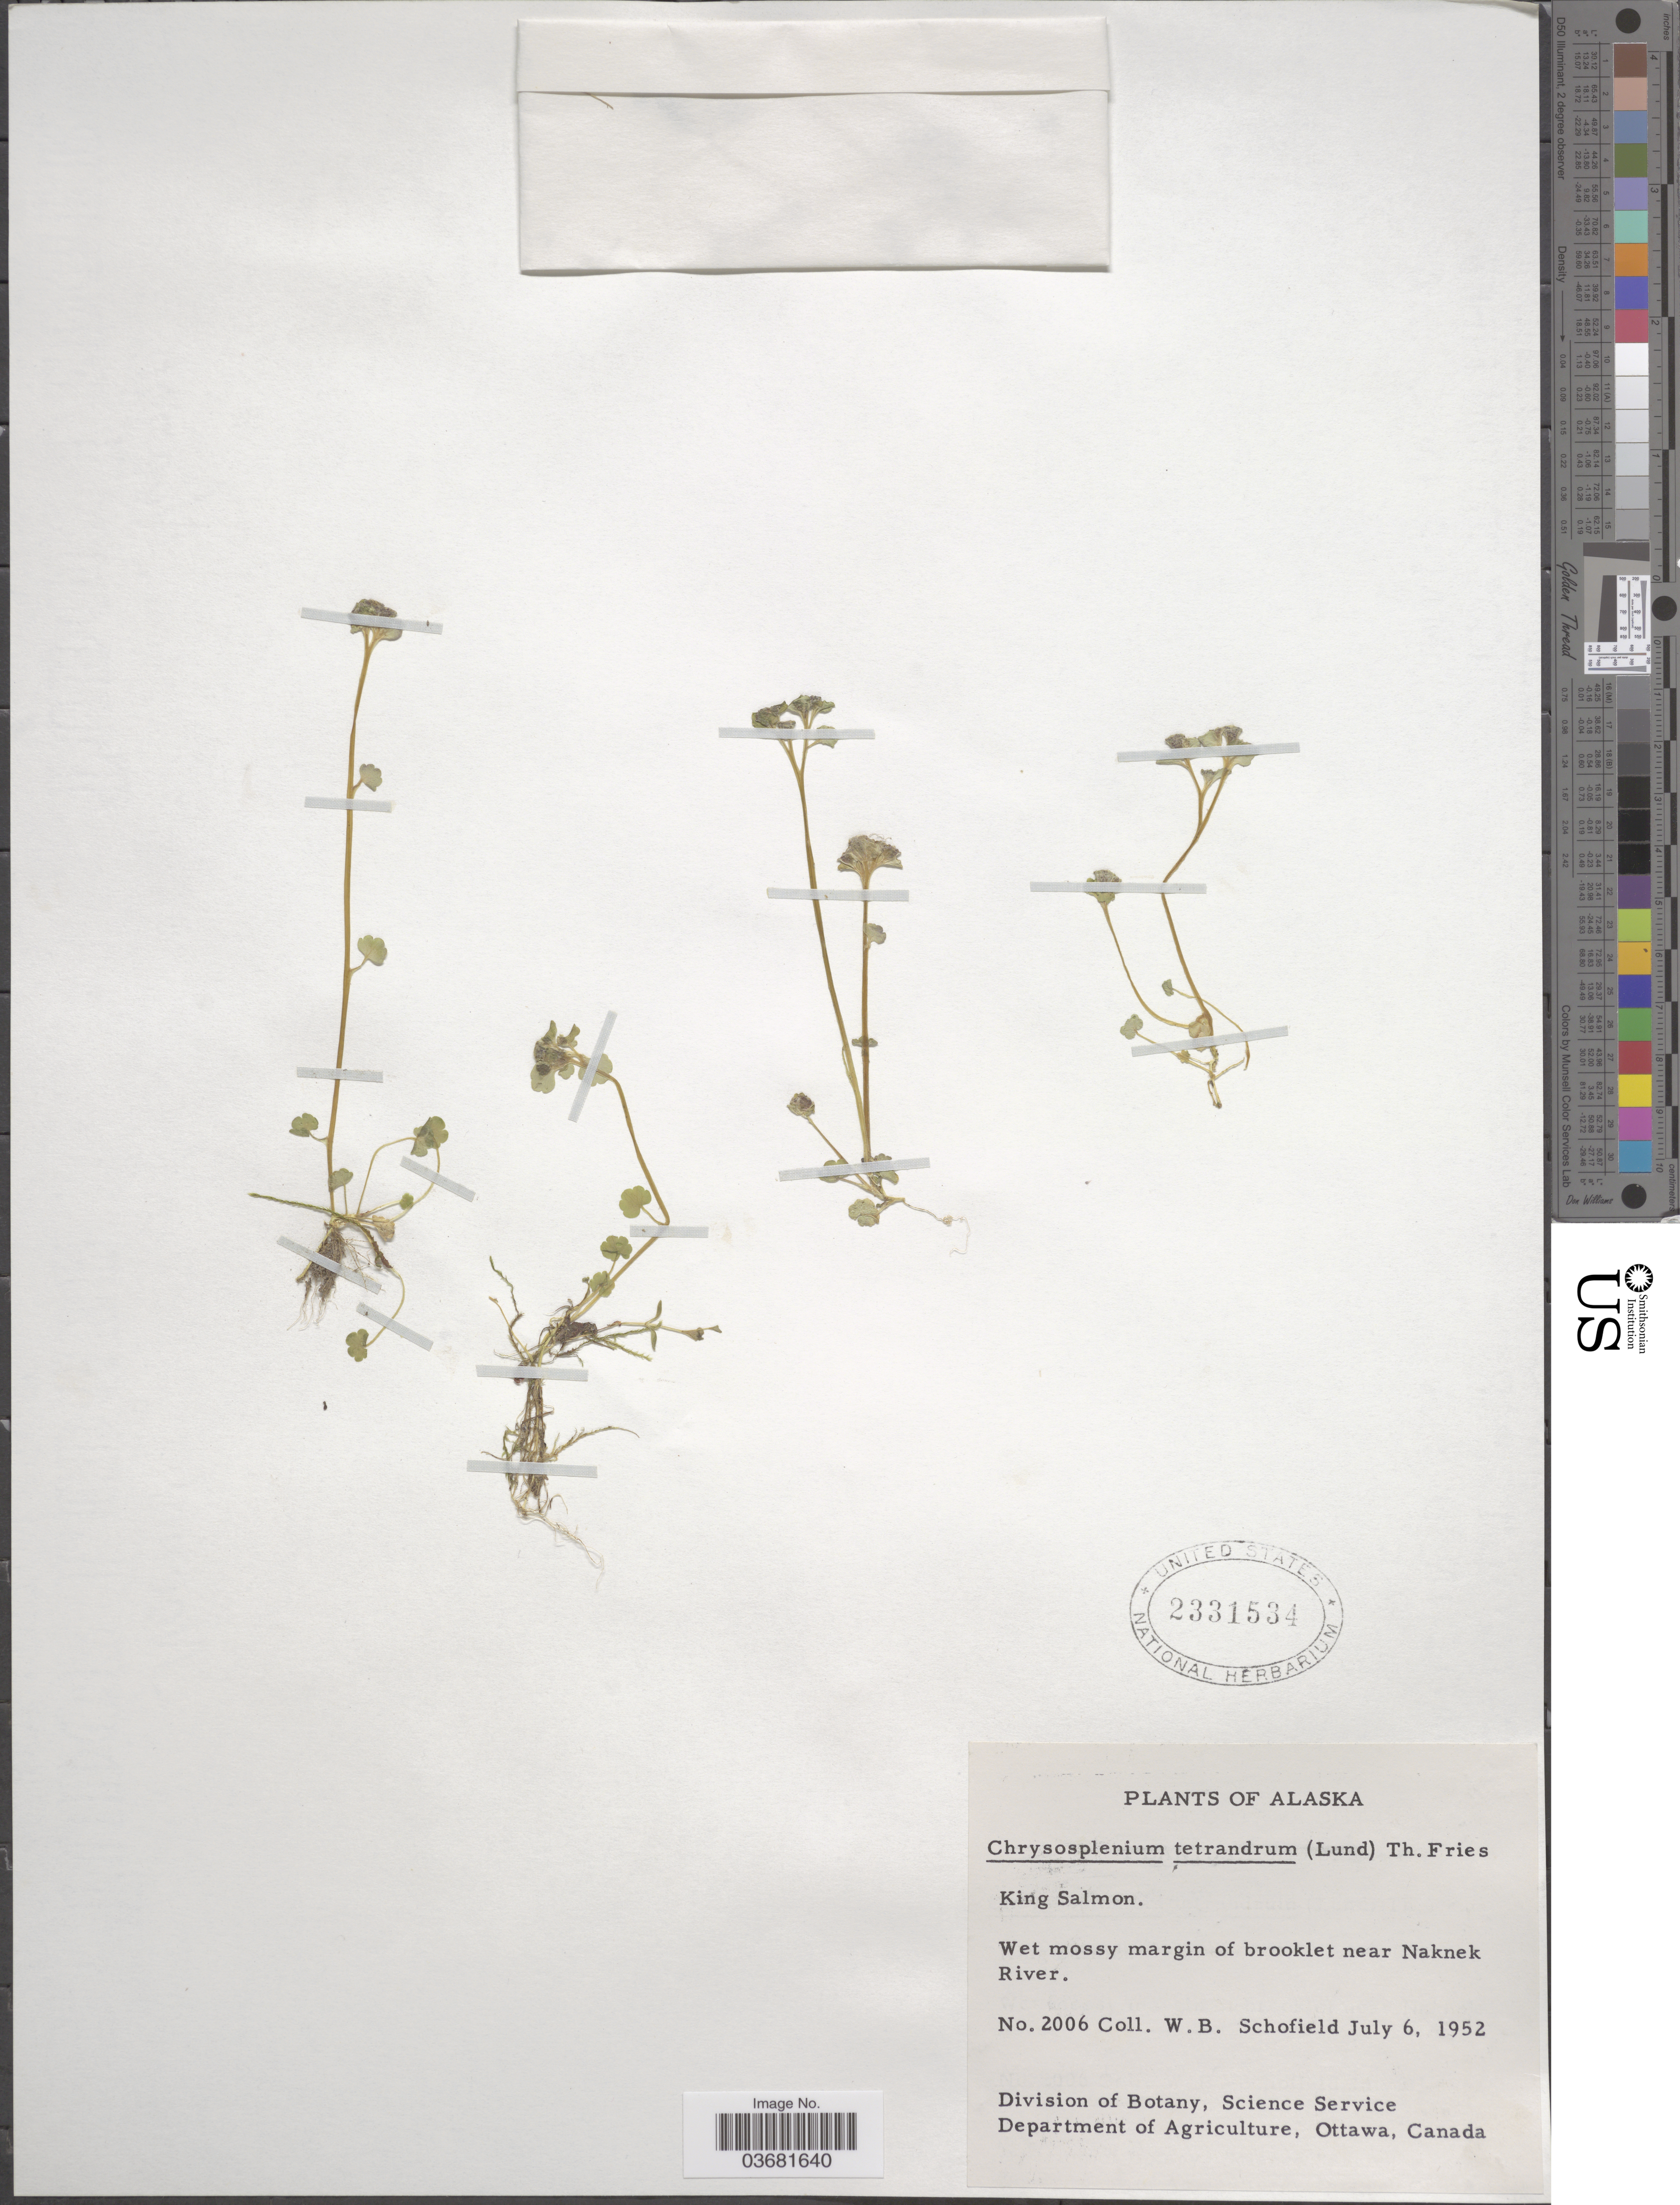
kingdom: Plantae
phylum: Tracheophyta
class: Magnoliopsida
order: Saxifragales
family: Saxifragaceae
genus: Chrysosplenium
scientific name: Chrysosplenium tetrandrum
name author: (N. Lund) Th. Fr.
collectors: W. Schofield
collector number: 2006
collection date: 1952-07-06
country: United States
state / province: Alaska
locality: King Salmon. Wet mossy margin of brooklet near Naknek River.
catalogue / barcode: US 2331534